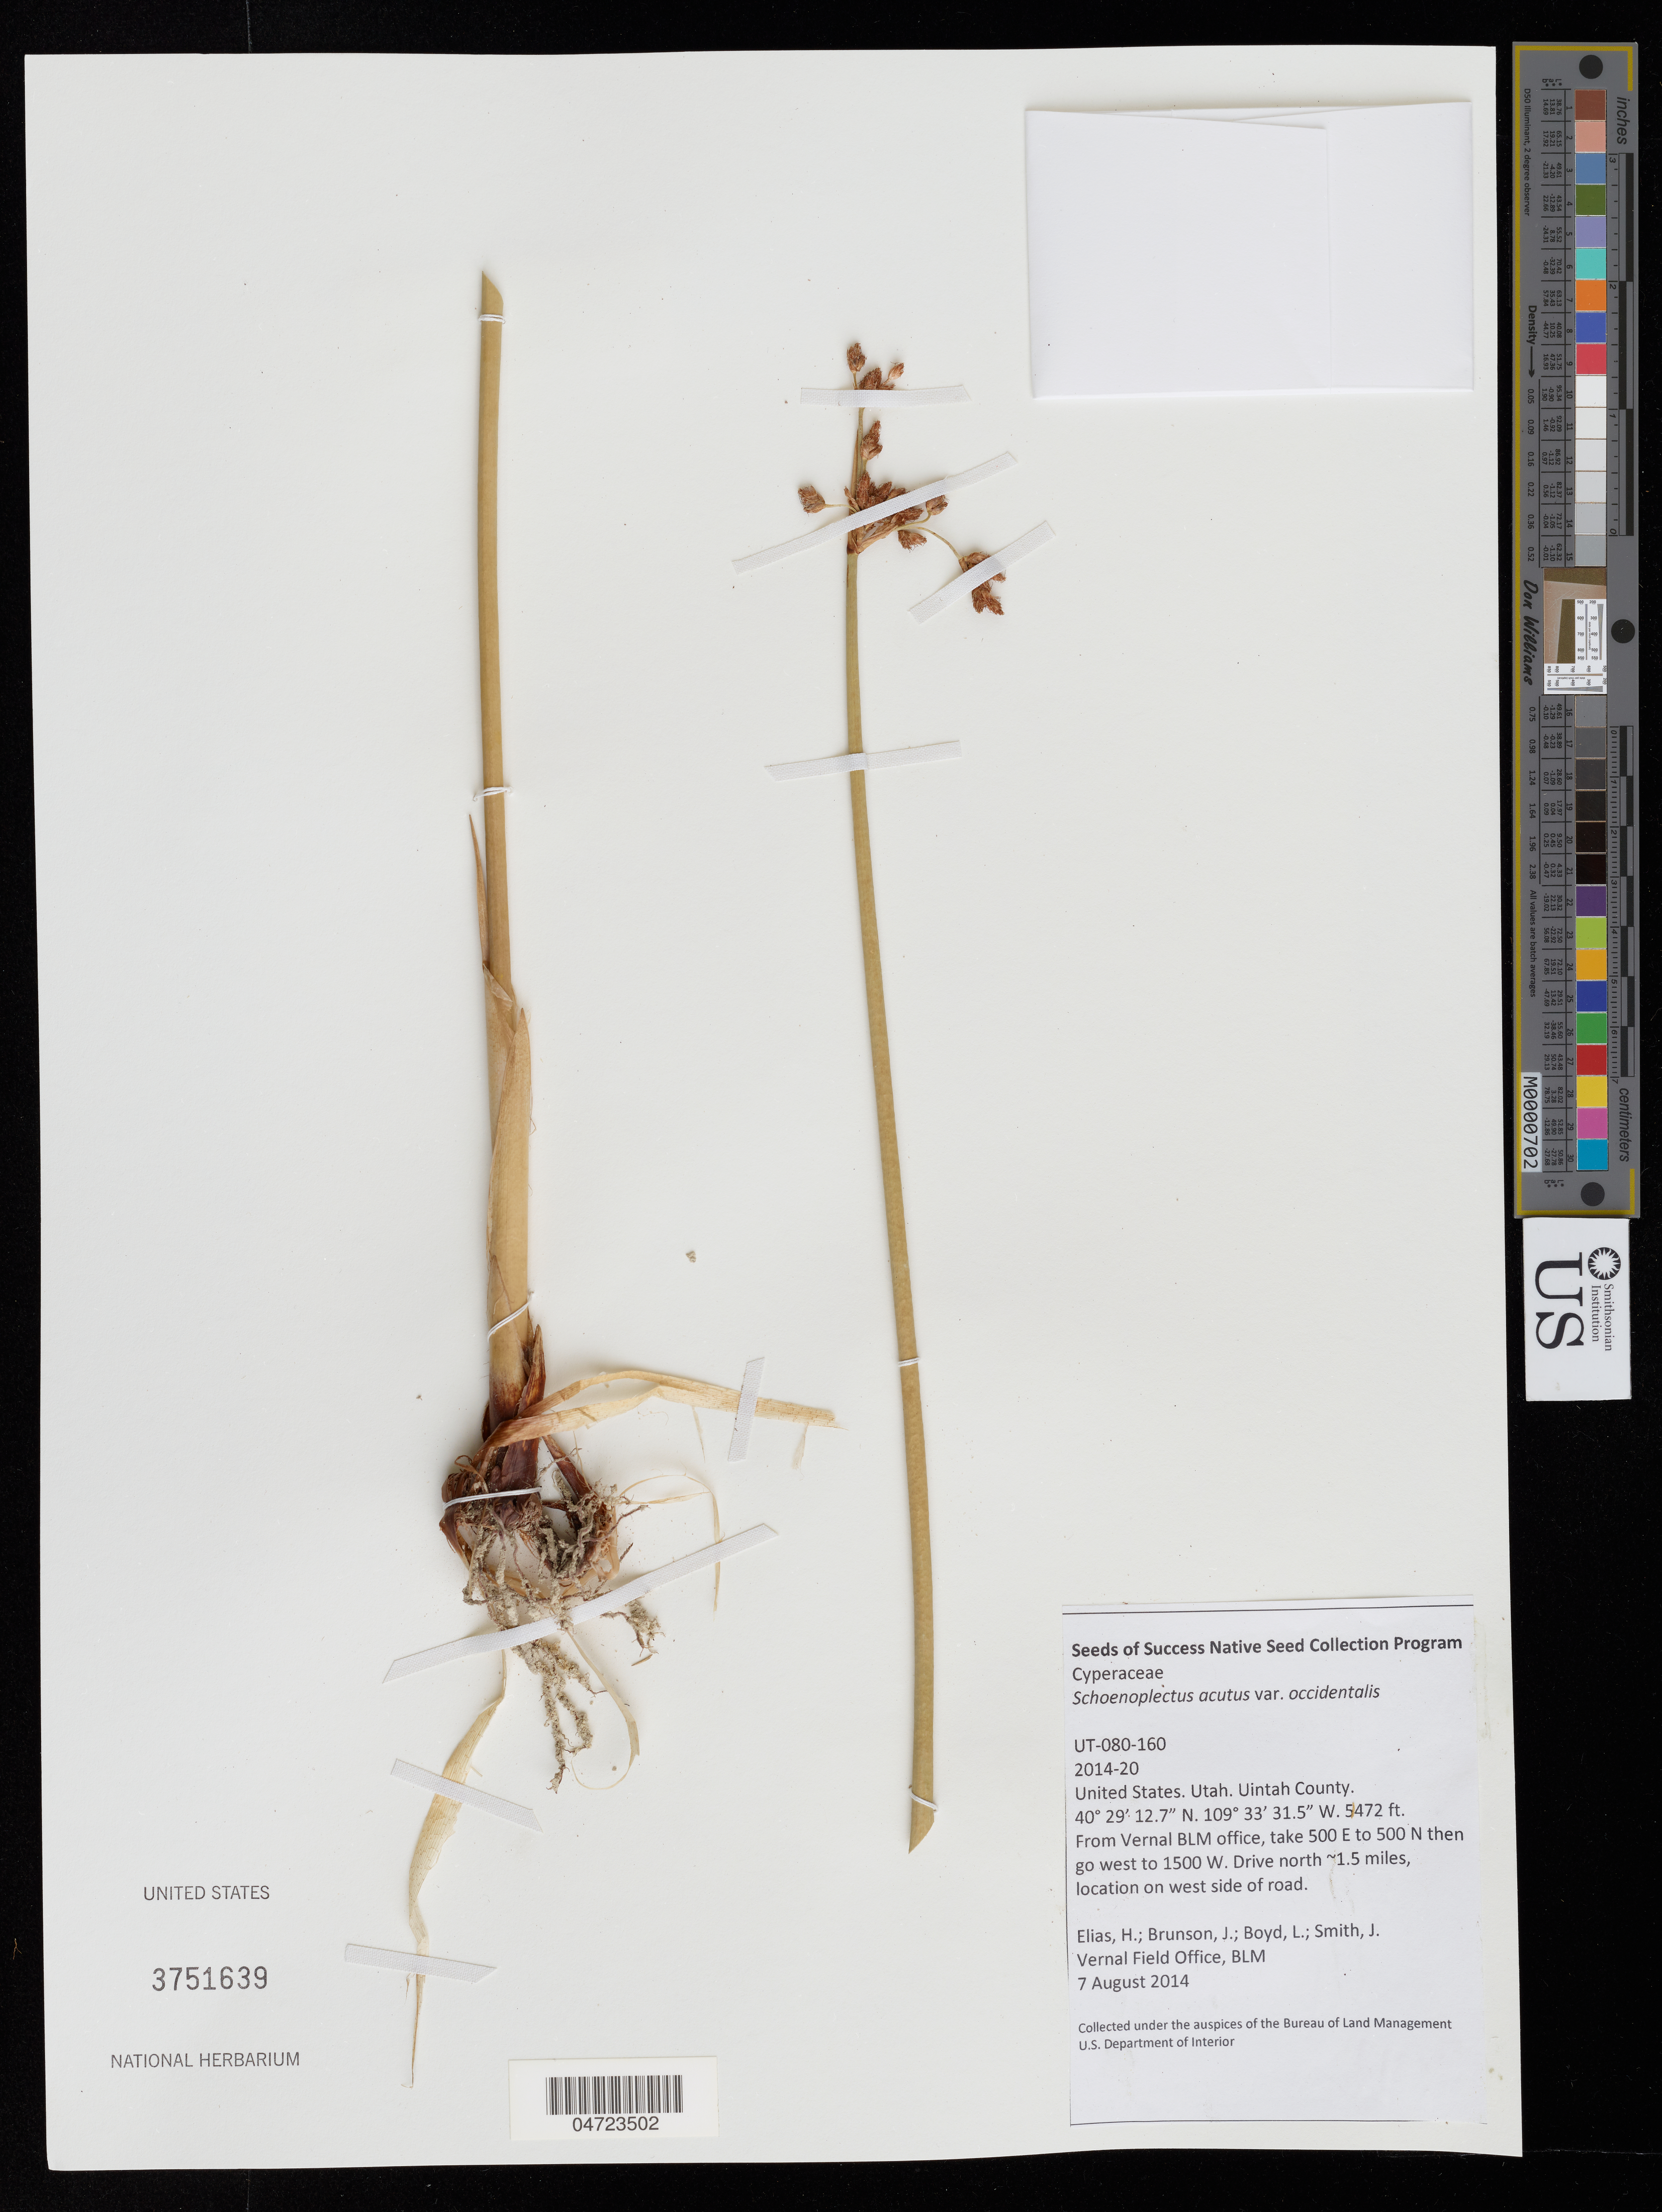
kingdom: Plantae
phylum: Tracheophyta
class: Liliopsida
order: Poales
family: Cyperaceae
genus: Schoenoplectus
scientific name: Schoenoplectus acutus var. occidentalis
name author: (S. Watson) S.G. Sm.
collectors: H. Elias, J. Brunson, L. Boyd & J. Smith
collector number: UT-080-160/2014-20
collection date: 2014-08-07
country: United States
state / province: Utah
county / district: Uintah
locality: Uintah County. From Vernal BLM office, take 500 E to 500 N then go west to 1500 W. Drive north ~1.5 miles, location on west side of road.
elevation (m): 1668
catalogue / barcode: US 3751639